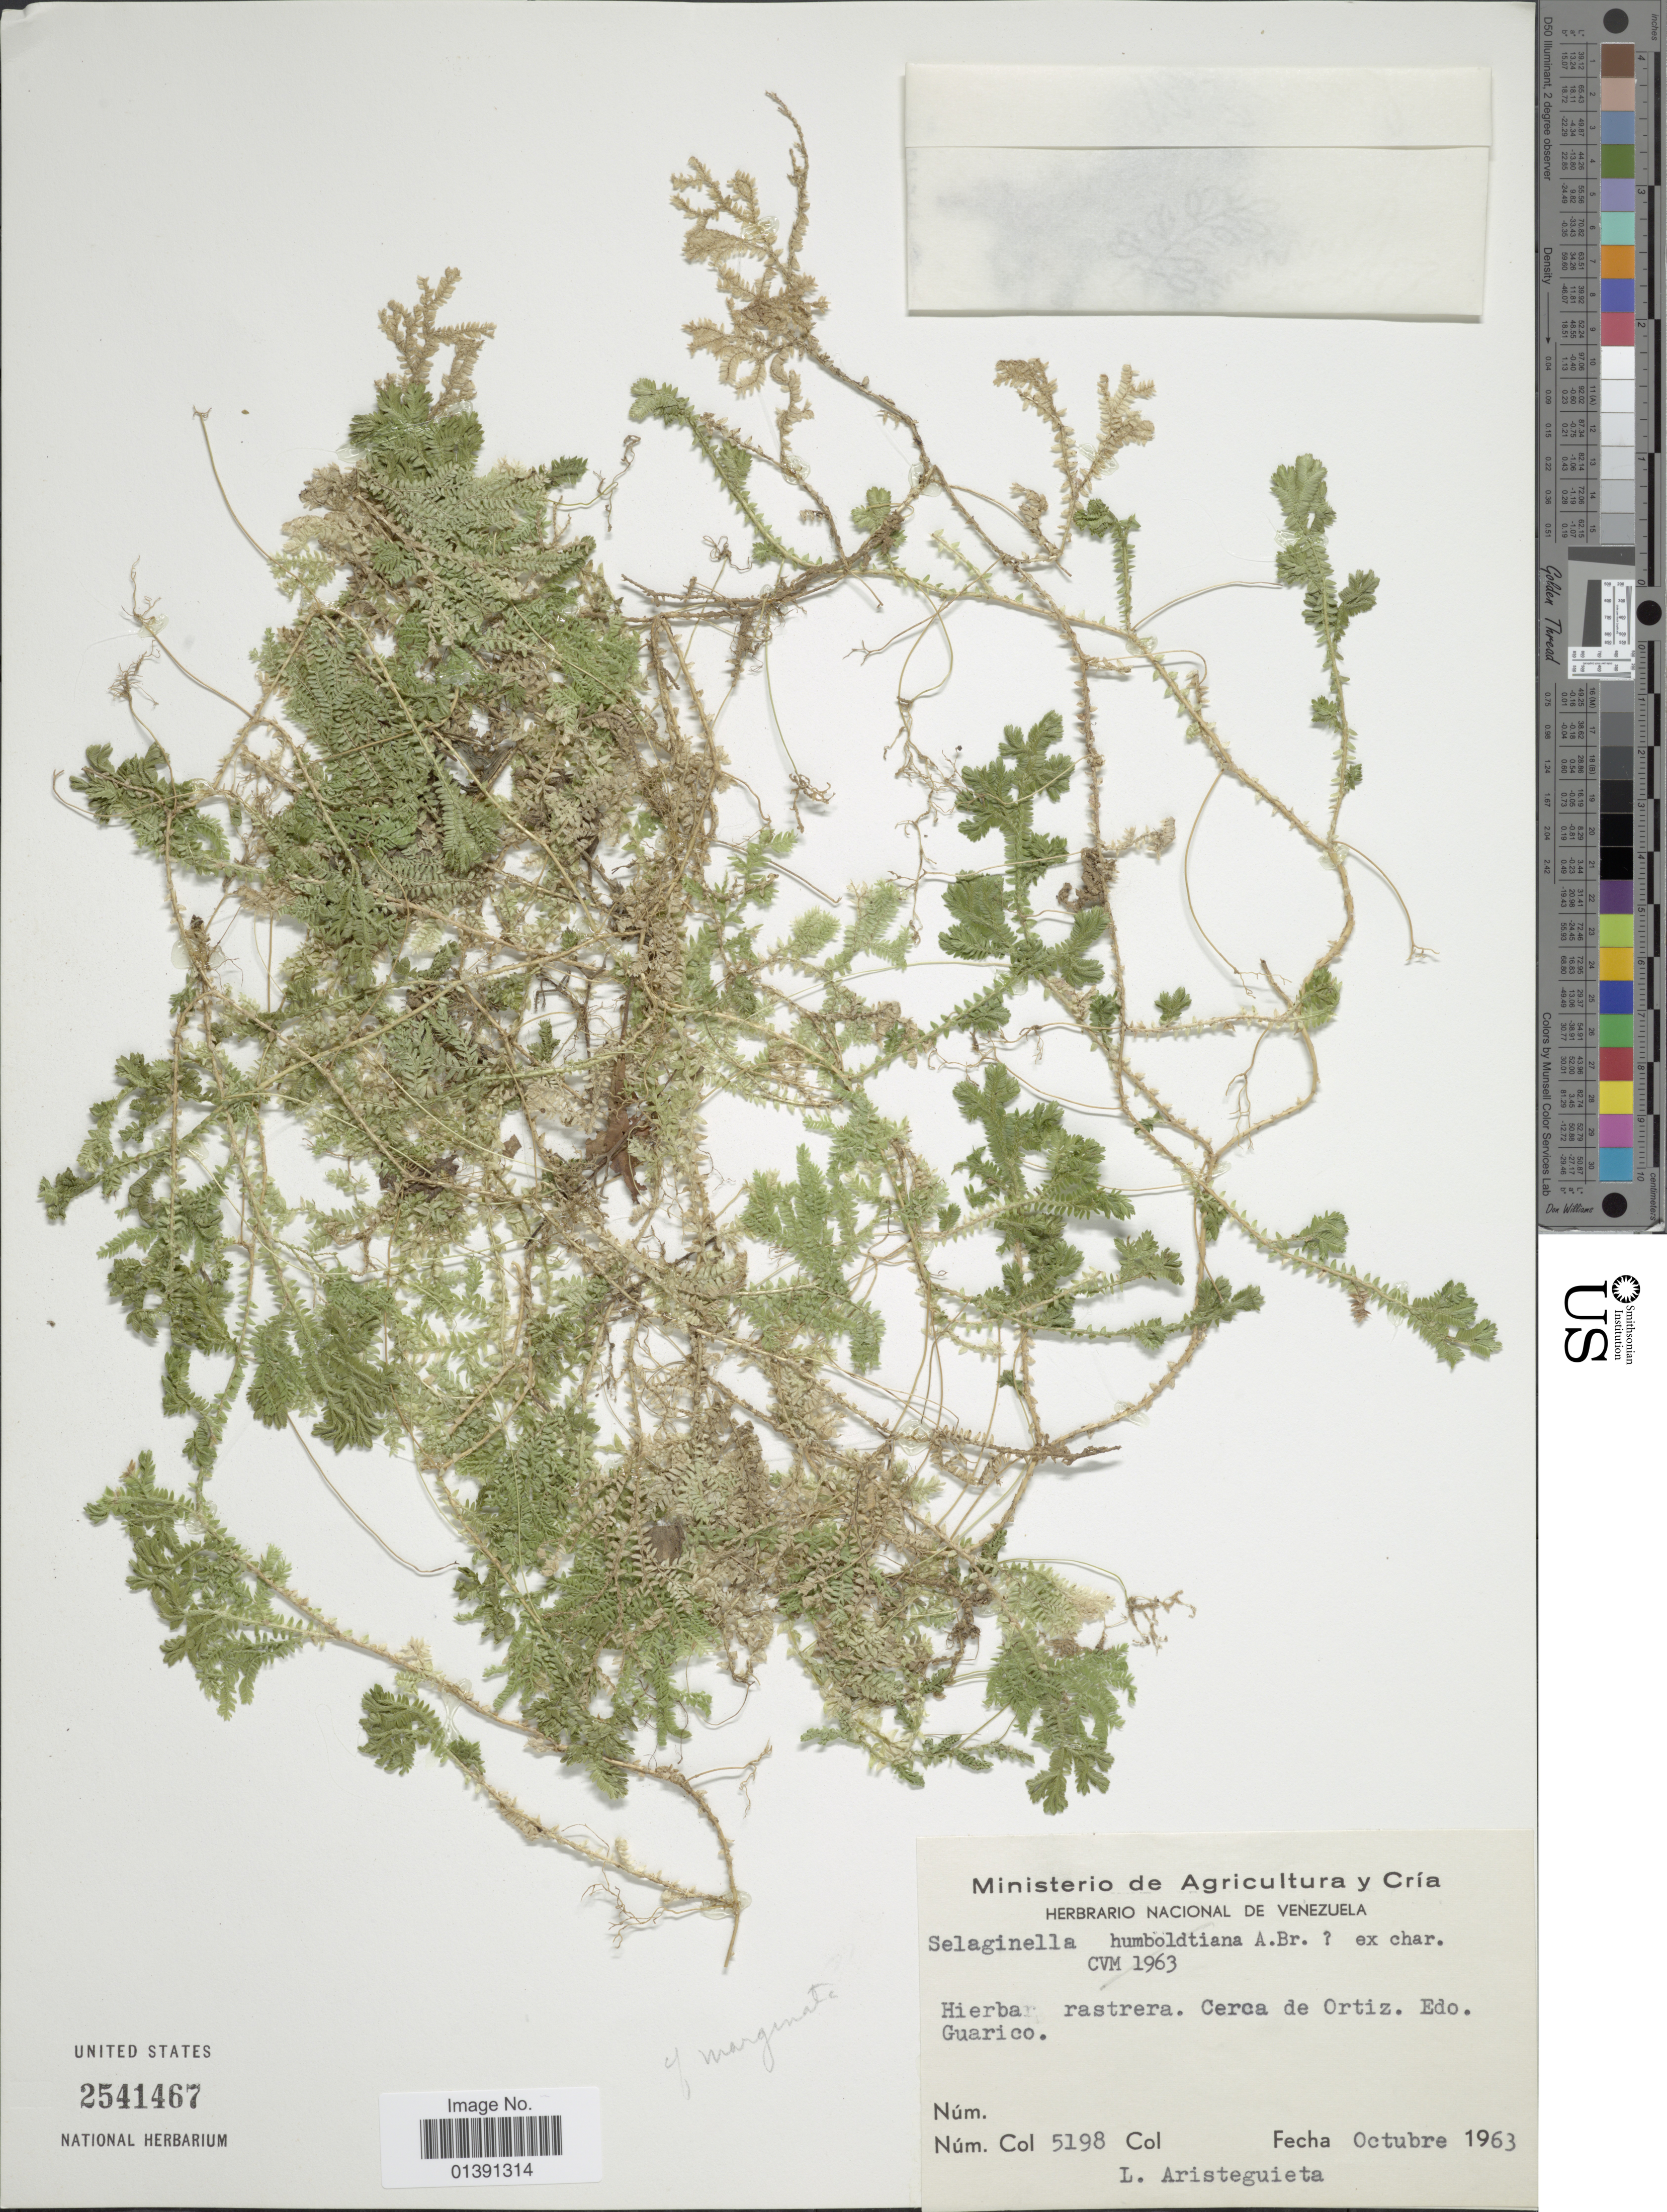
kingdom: Plantae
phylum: Tracheophyta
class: Lycopodiopsida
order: Selaginellales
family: Selaginellaceae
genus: Selaginella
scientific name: Selaginella marginata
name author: (Humb. & Bonpl.) Spring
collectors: L. Aristeguieta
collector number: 5198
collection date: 1963-10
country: Venezuela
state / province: Guárico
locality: Hiervar rastrera, Cerca de Ortiz. Edo Guarico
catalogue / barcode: US 2541467